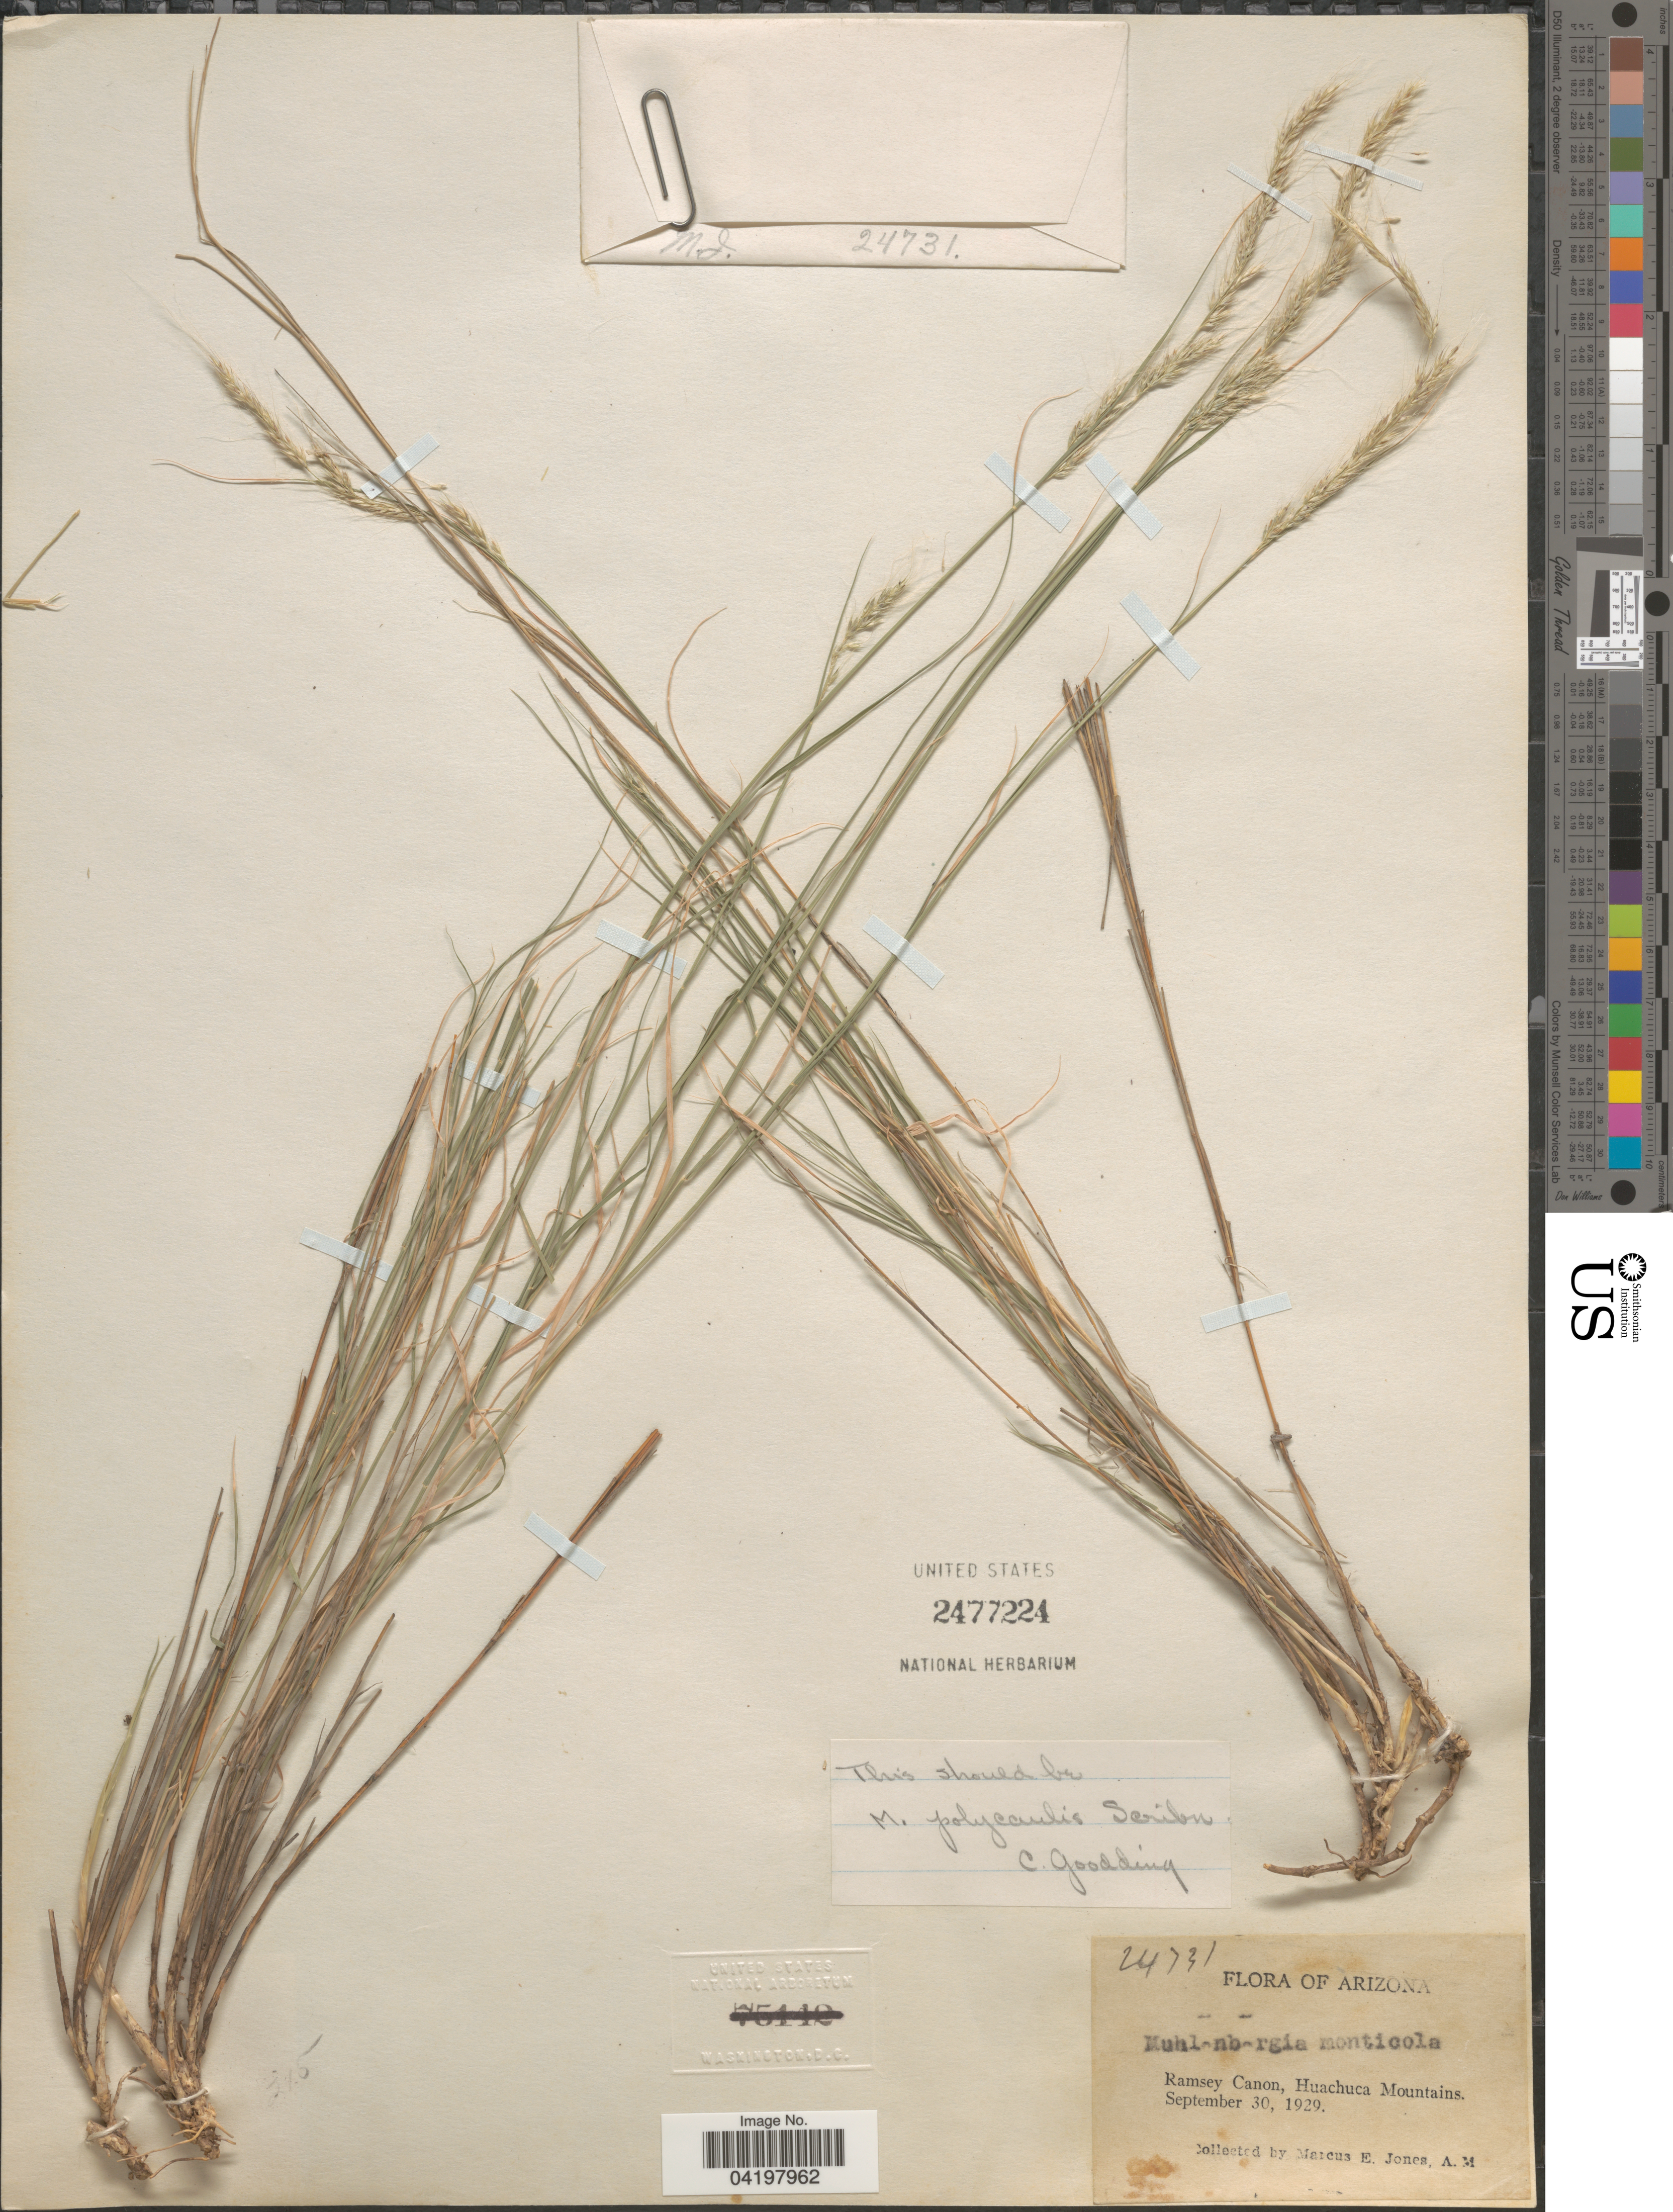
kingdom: Plantae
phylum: Tracheophyta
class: Liliopsida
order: Poales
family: Poaceae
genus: Muhlenbergia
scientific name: Muhlenbergia tenuifolia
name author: (Kunth) Kunth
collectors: M. E. Jones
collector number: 24731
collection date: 1929-09-30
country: United States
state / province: Arizona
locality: Ramsey Canon, Huachuca Mountains.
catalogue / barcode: US 2477224